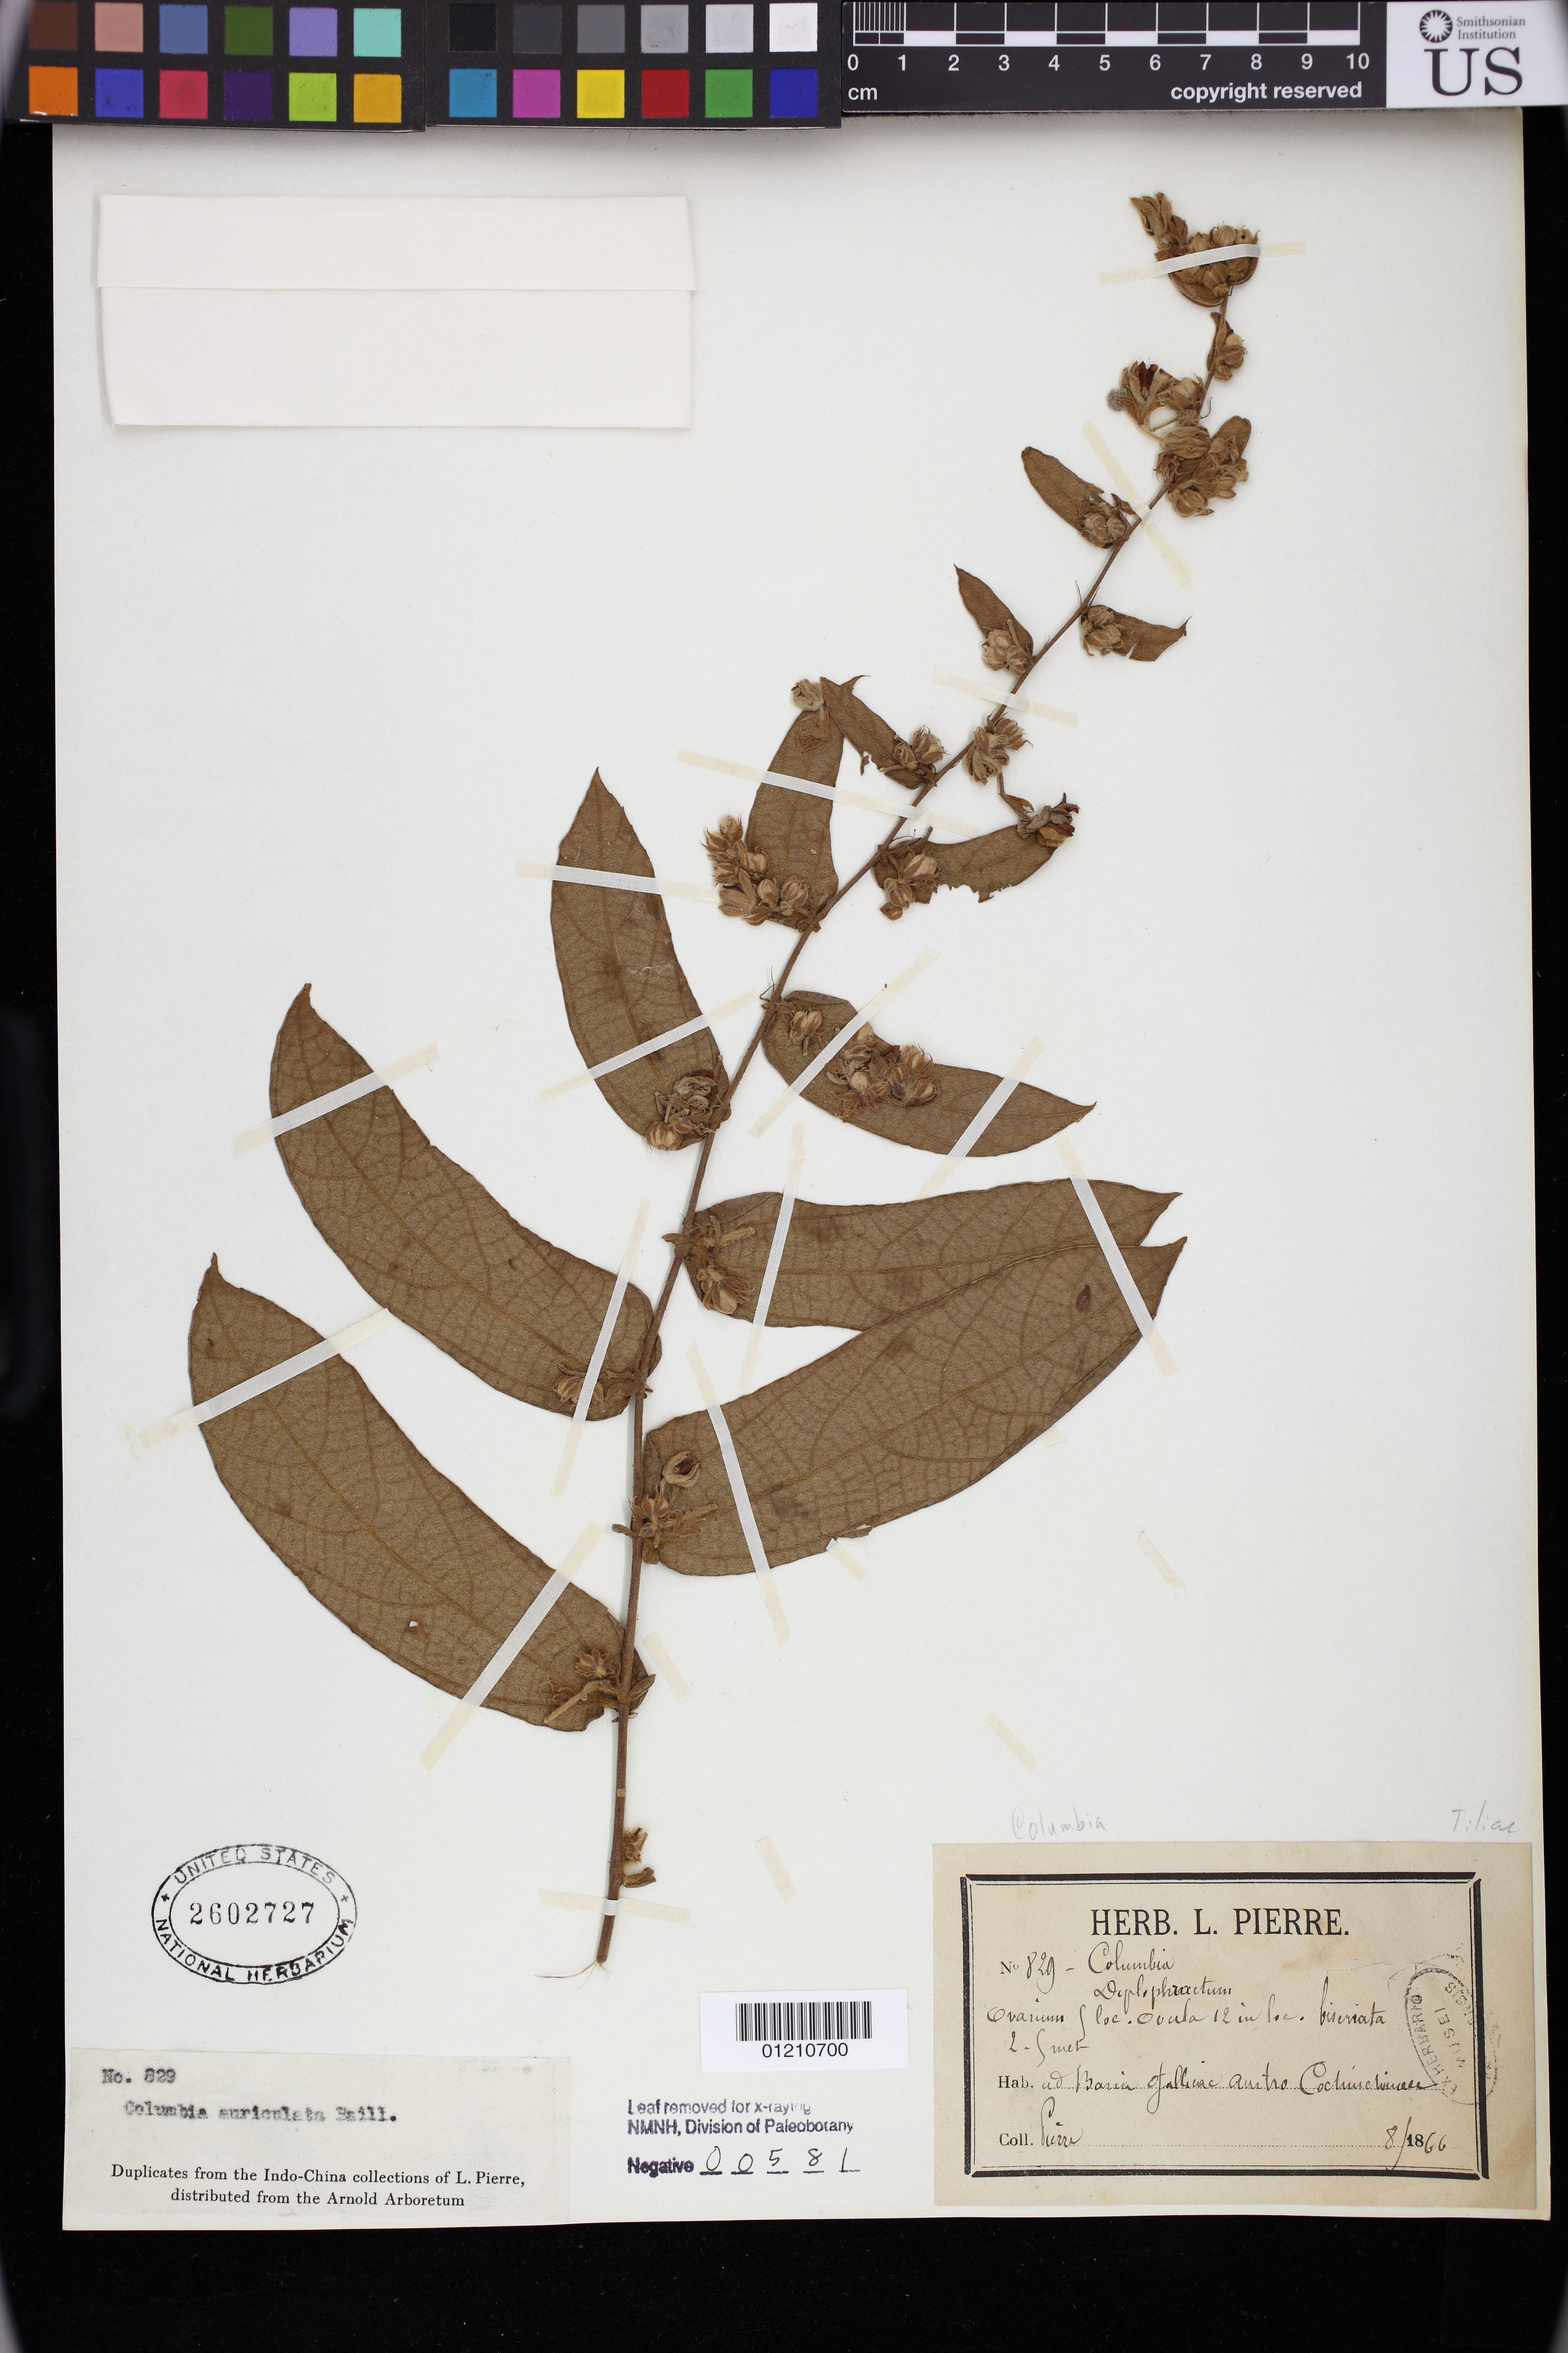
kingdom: Plantae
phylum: Tracheophyta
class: Magnoliopsida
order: Malvales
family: Malvaceae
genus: Colona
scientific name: Colona auriculata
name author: Craib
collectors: L. Pierre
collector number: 829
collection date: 1866-08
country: Vietnam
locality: Columbia [?], [illegible text]... austro Cochinchina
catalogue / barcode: US 2602727